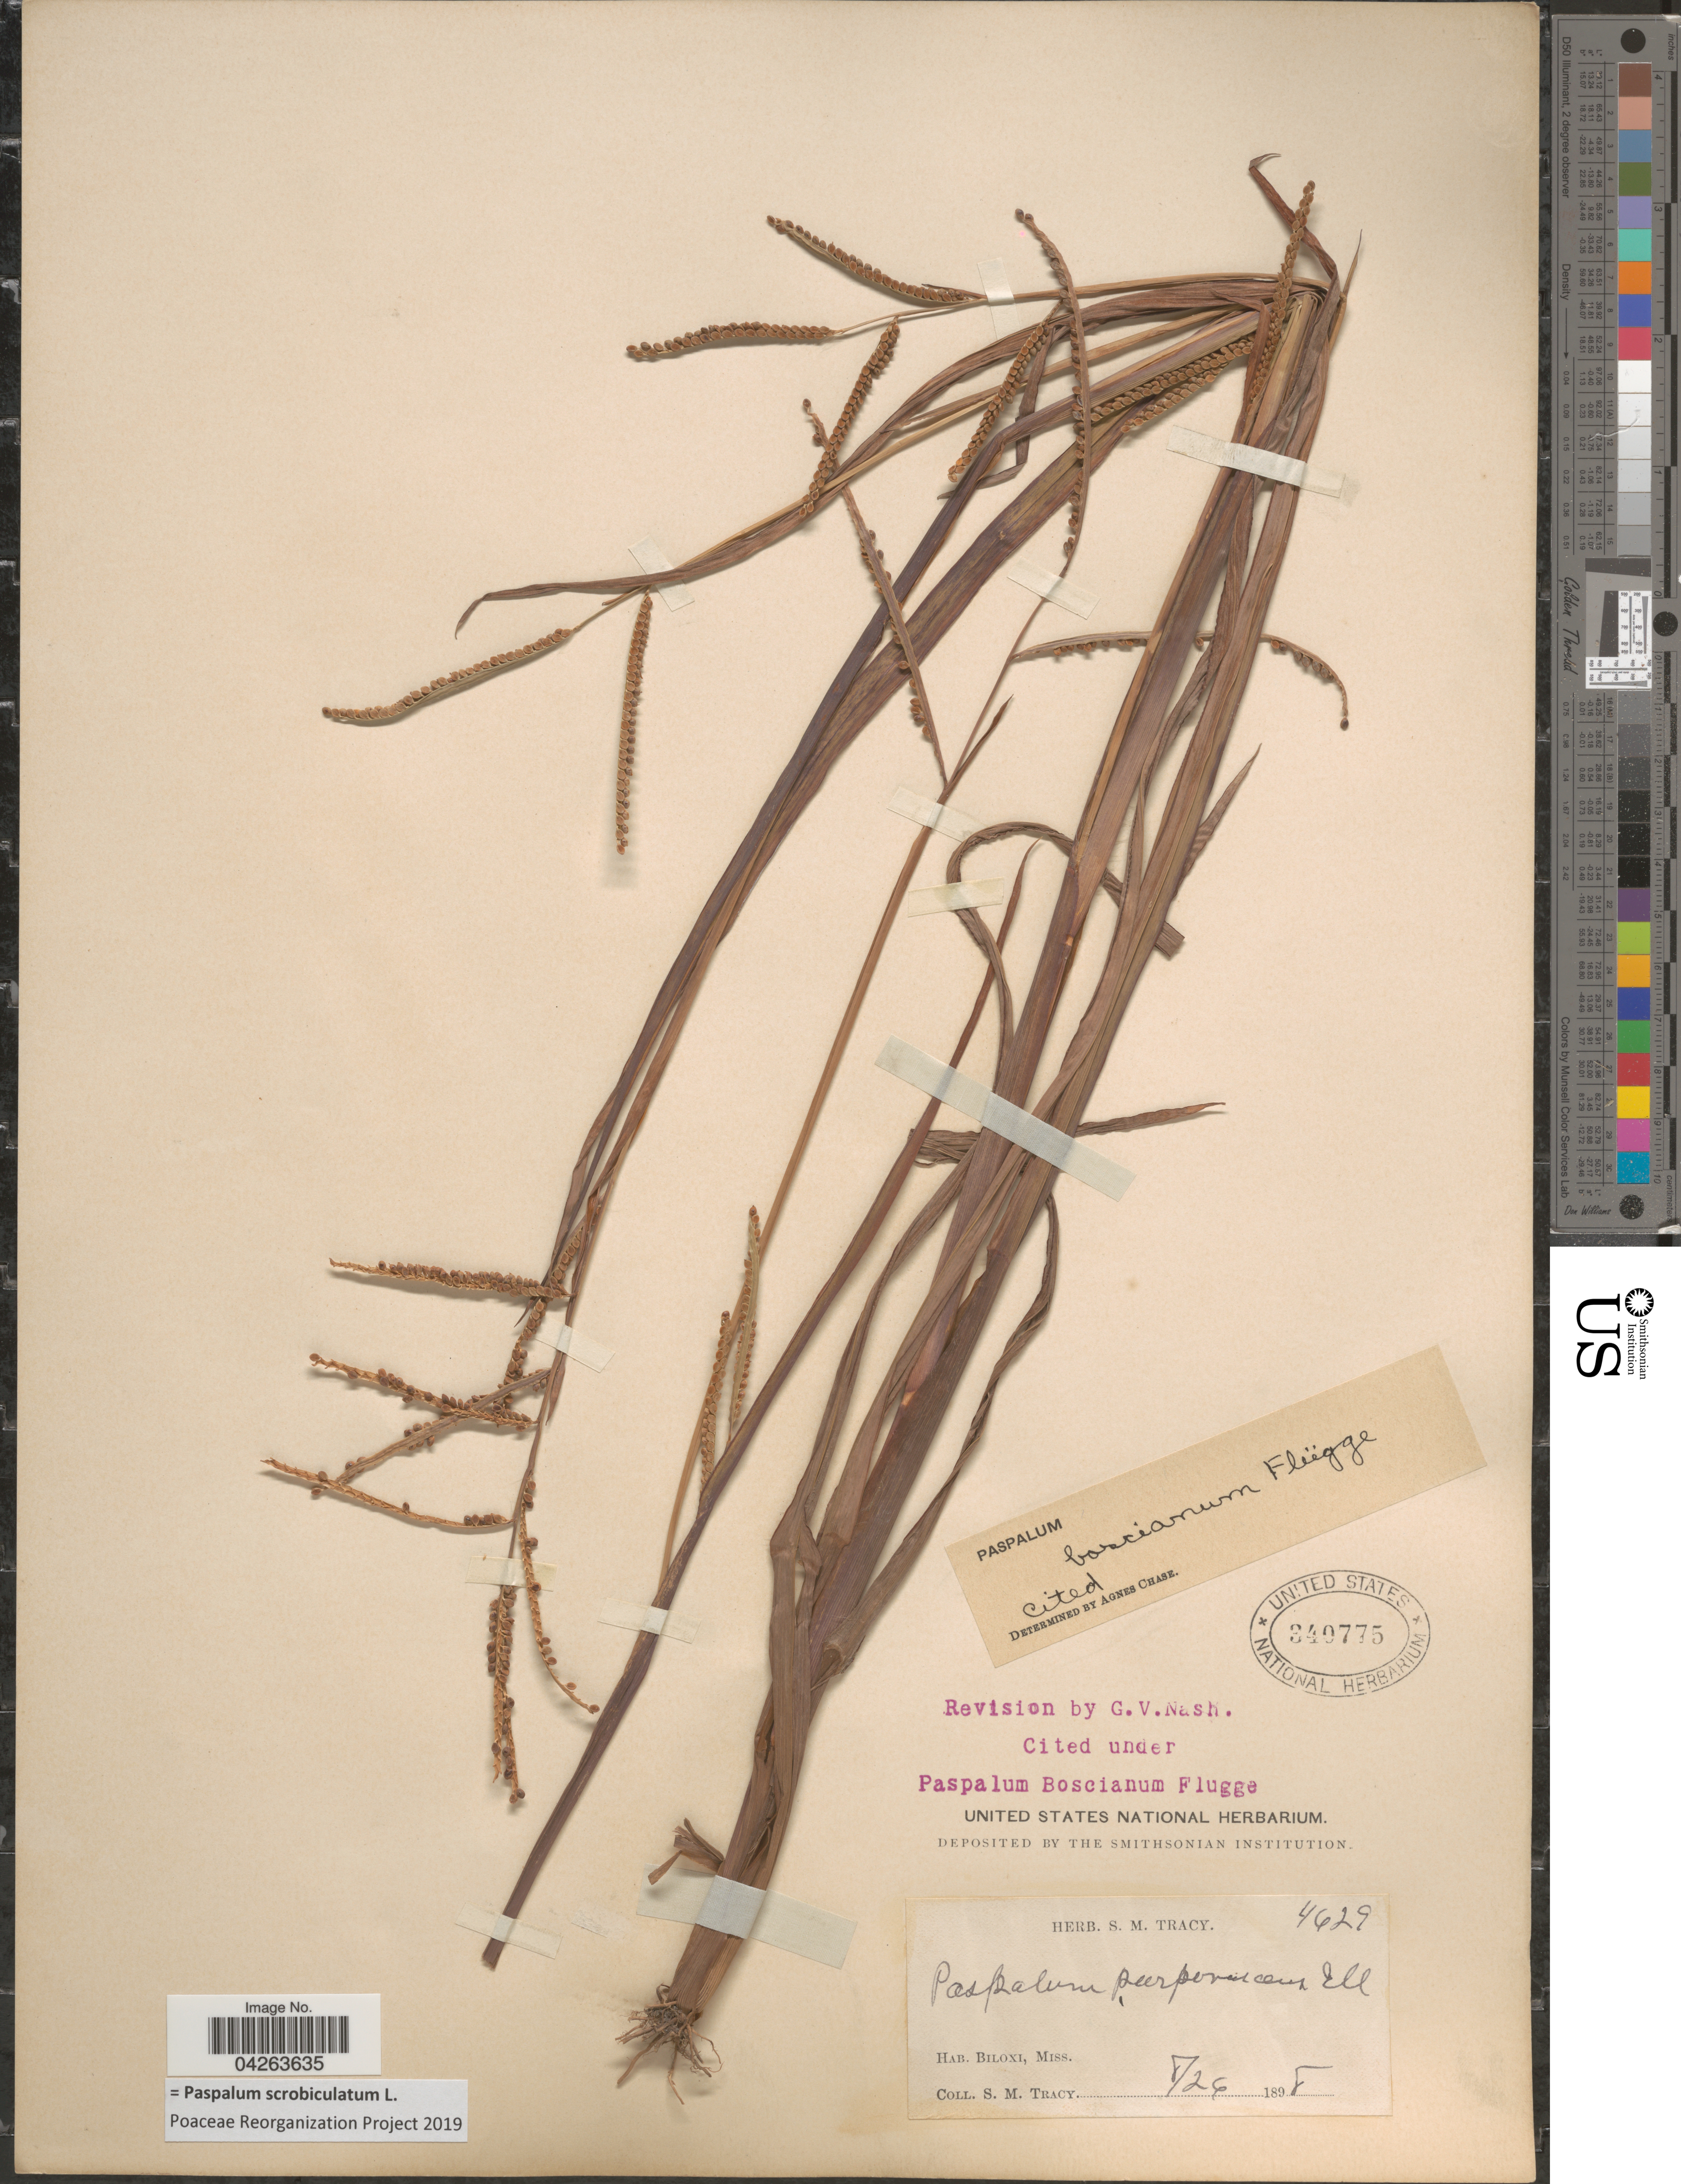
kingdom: Plantae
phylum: Tracheophyta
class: Liliopsida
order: Poales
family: Poaceae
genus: Paspalum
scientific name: Paspalum scrobiculatum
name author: L.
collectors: S. M. Tracy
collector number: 4629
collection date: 1898-08-26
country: United States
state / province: Mississippi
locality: Biloxi.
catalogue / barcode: US 340775